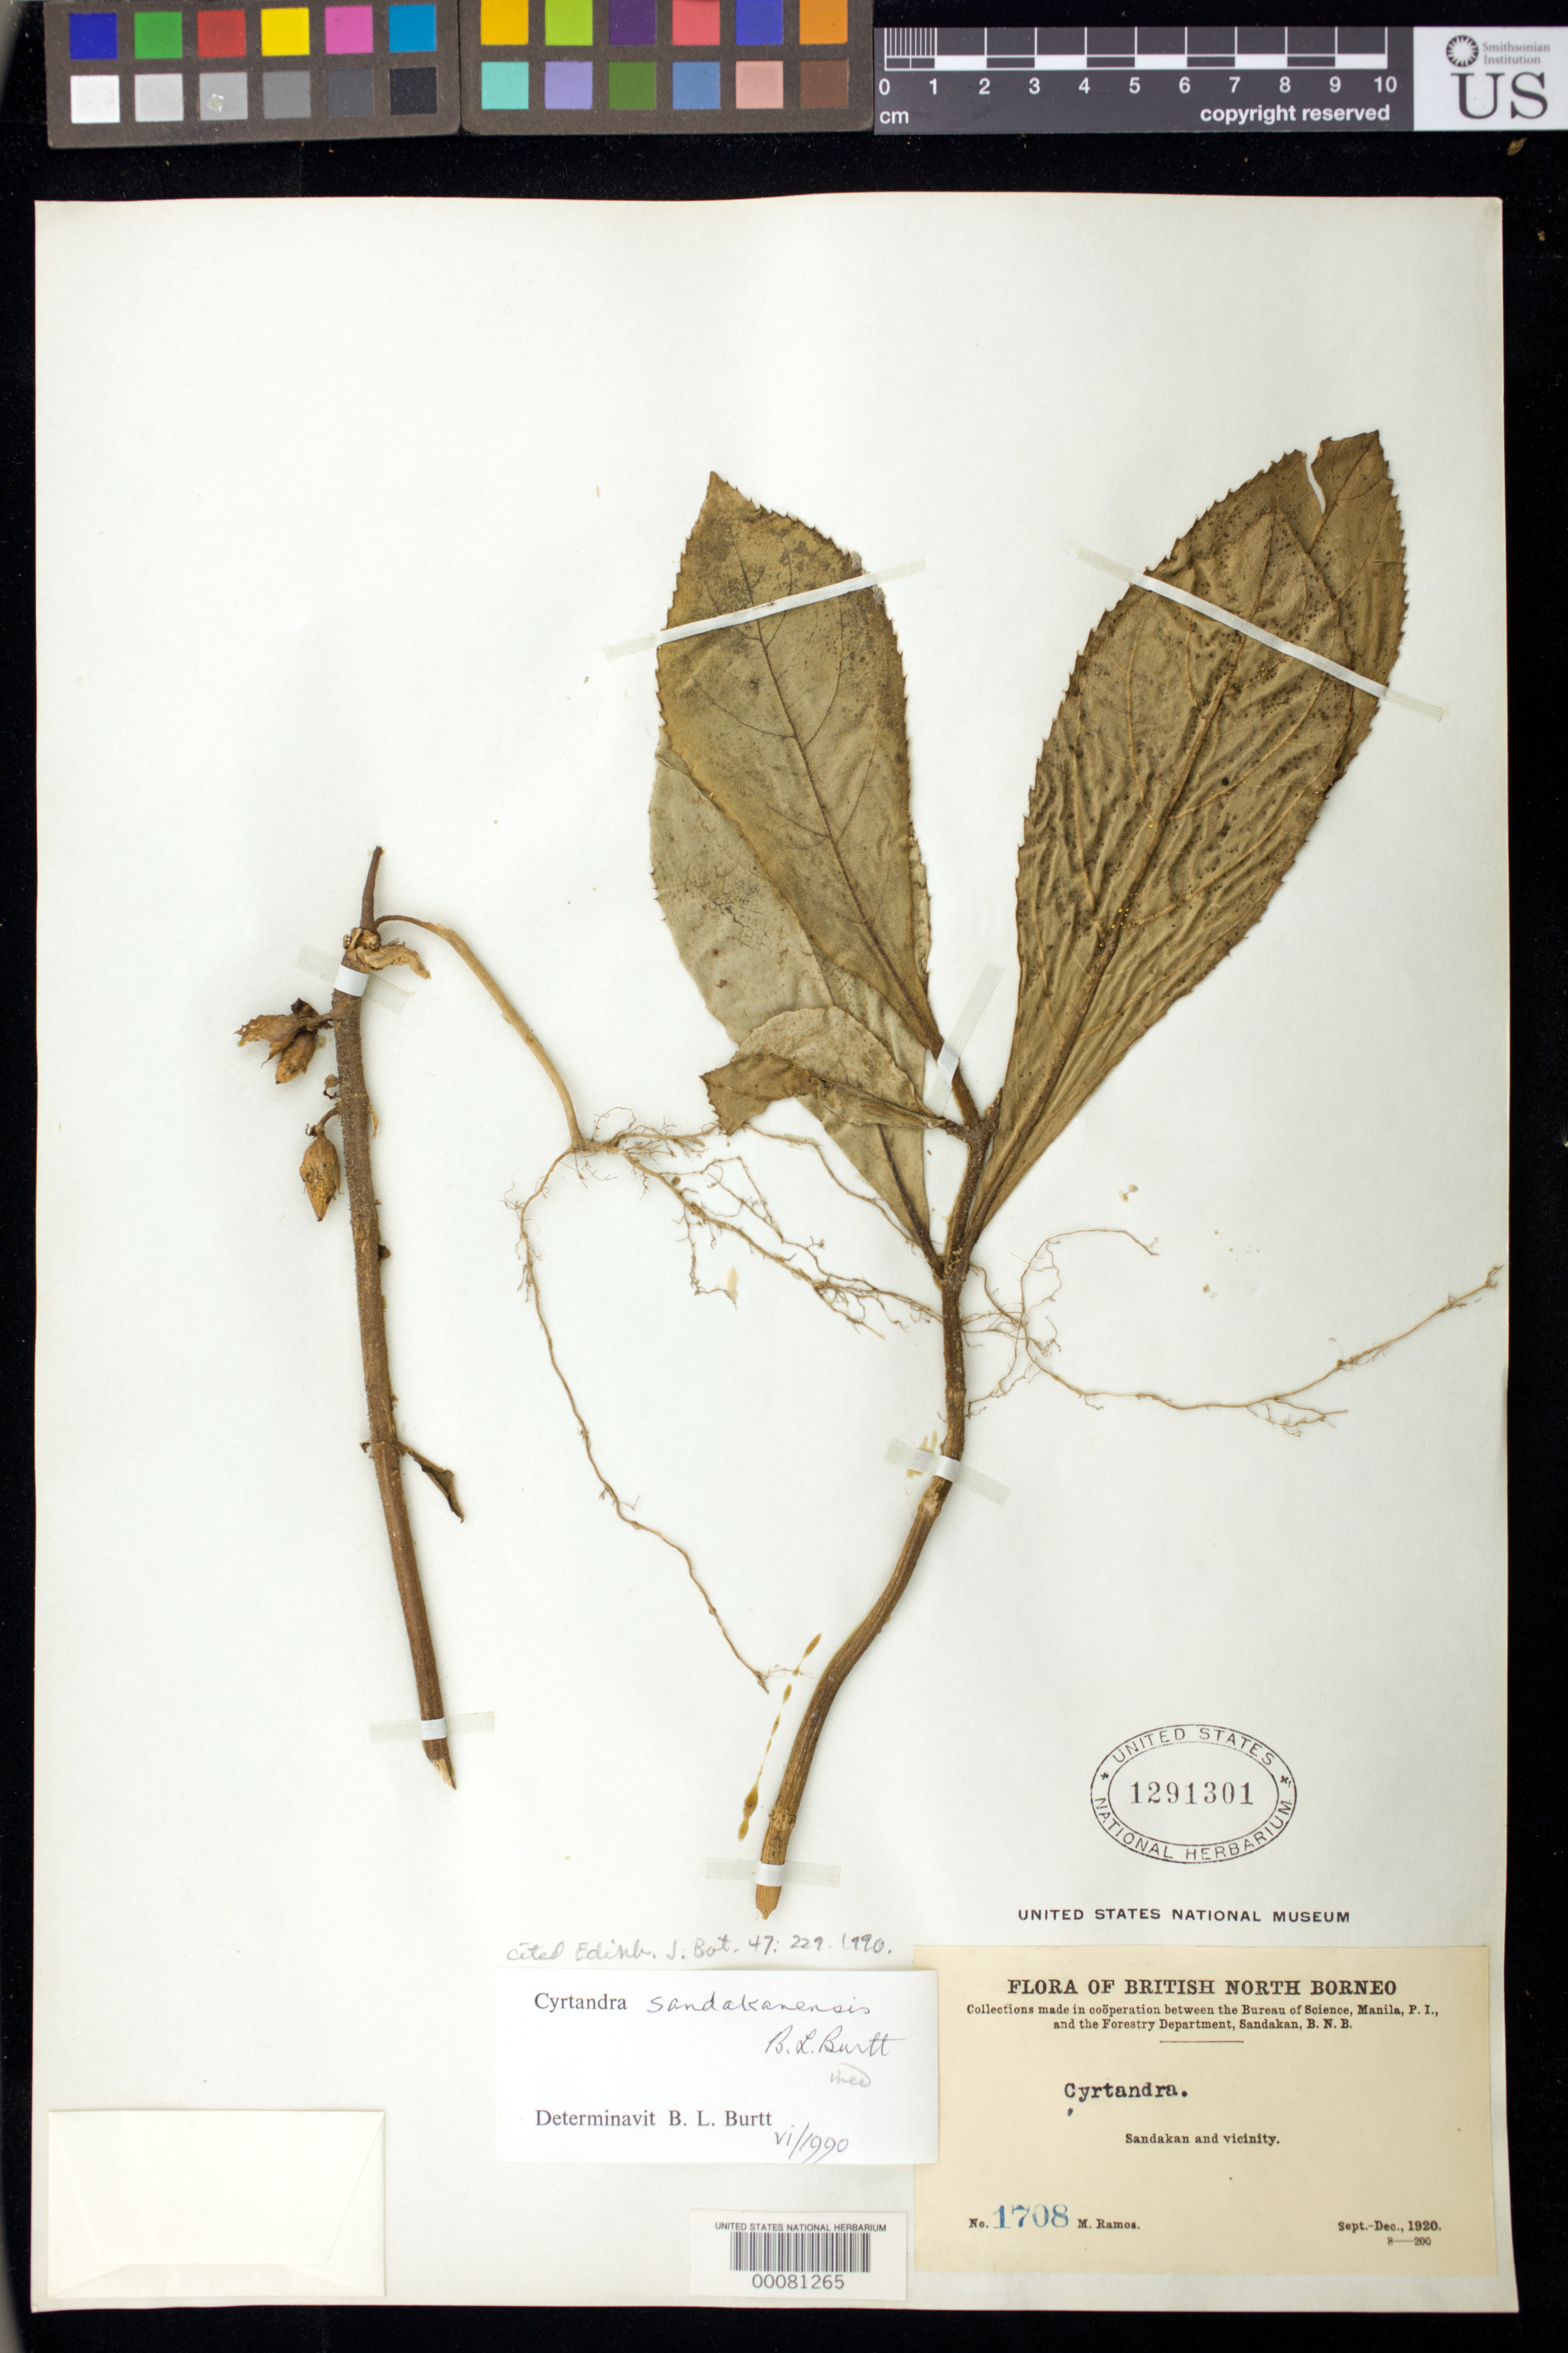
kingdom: Plantae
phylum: Tracheophyta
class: Magnoliopsida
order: Lamiales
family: Gesneriaceae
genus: Cyrtandra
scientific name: Cyrtandra sandakanensis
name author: B.L. Burtt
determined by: Burtt, B. L.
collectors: M. Ramos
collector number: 1708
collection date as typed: Sep-Dec 1920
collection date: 1920-09/1920-12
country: Malaysia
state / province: Sabah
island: Borneo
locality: Sandakan and vicinity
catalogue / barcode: US 1291301